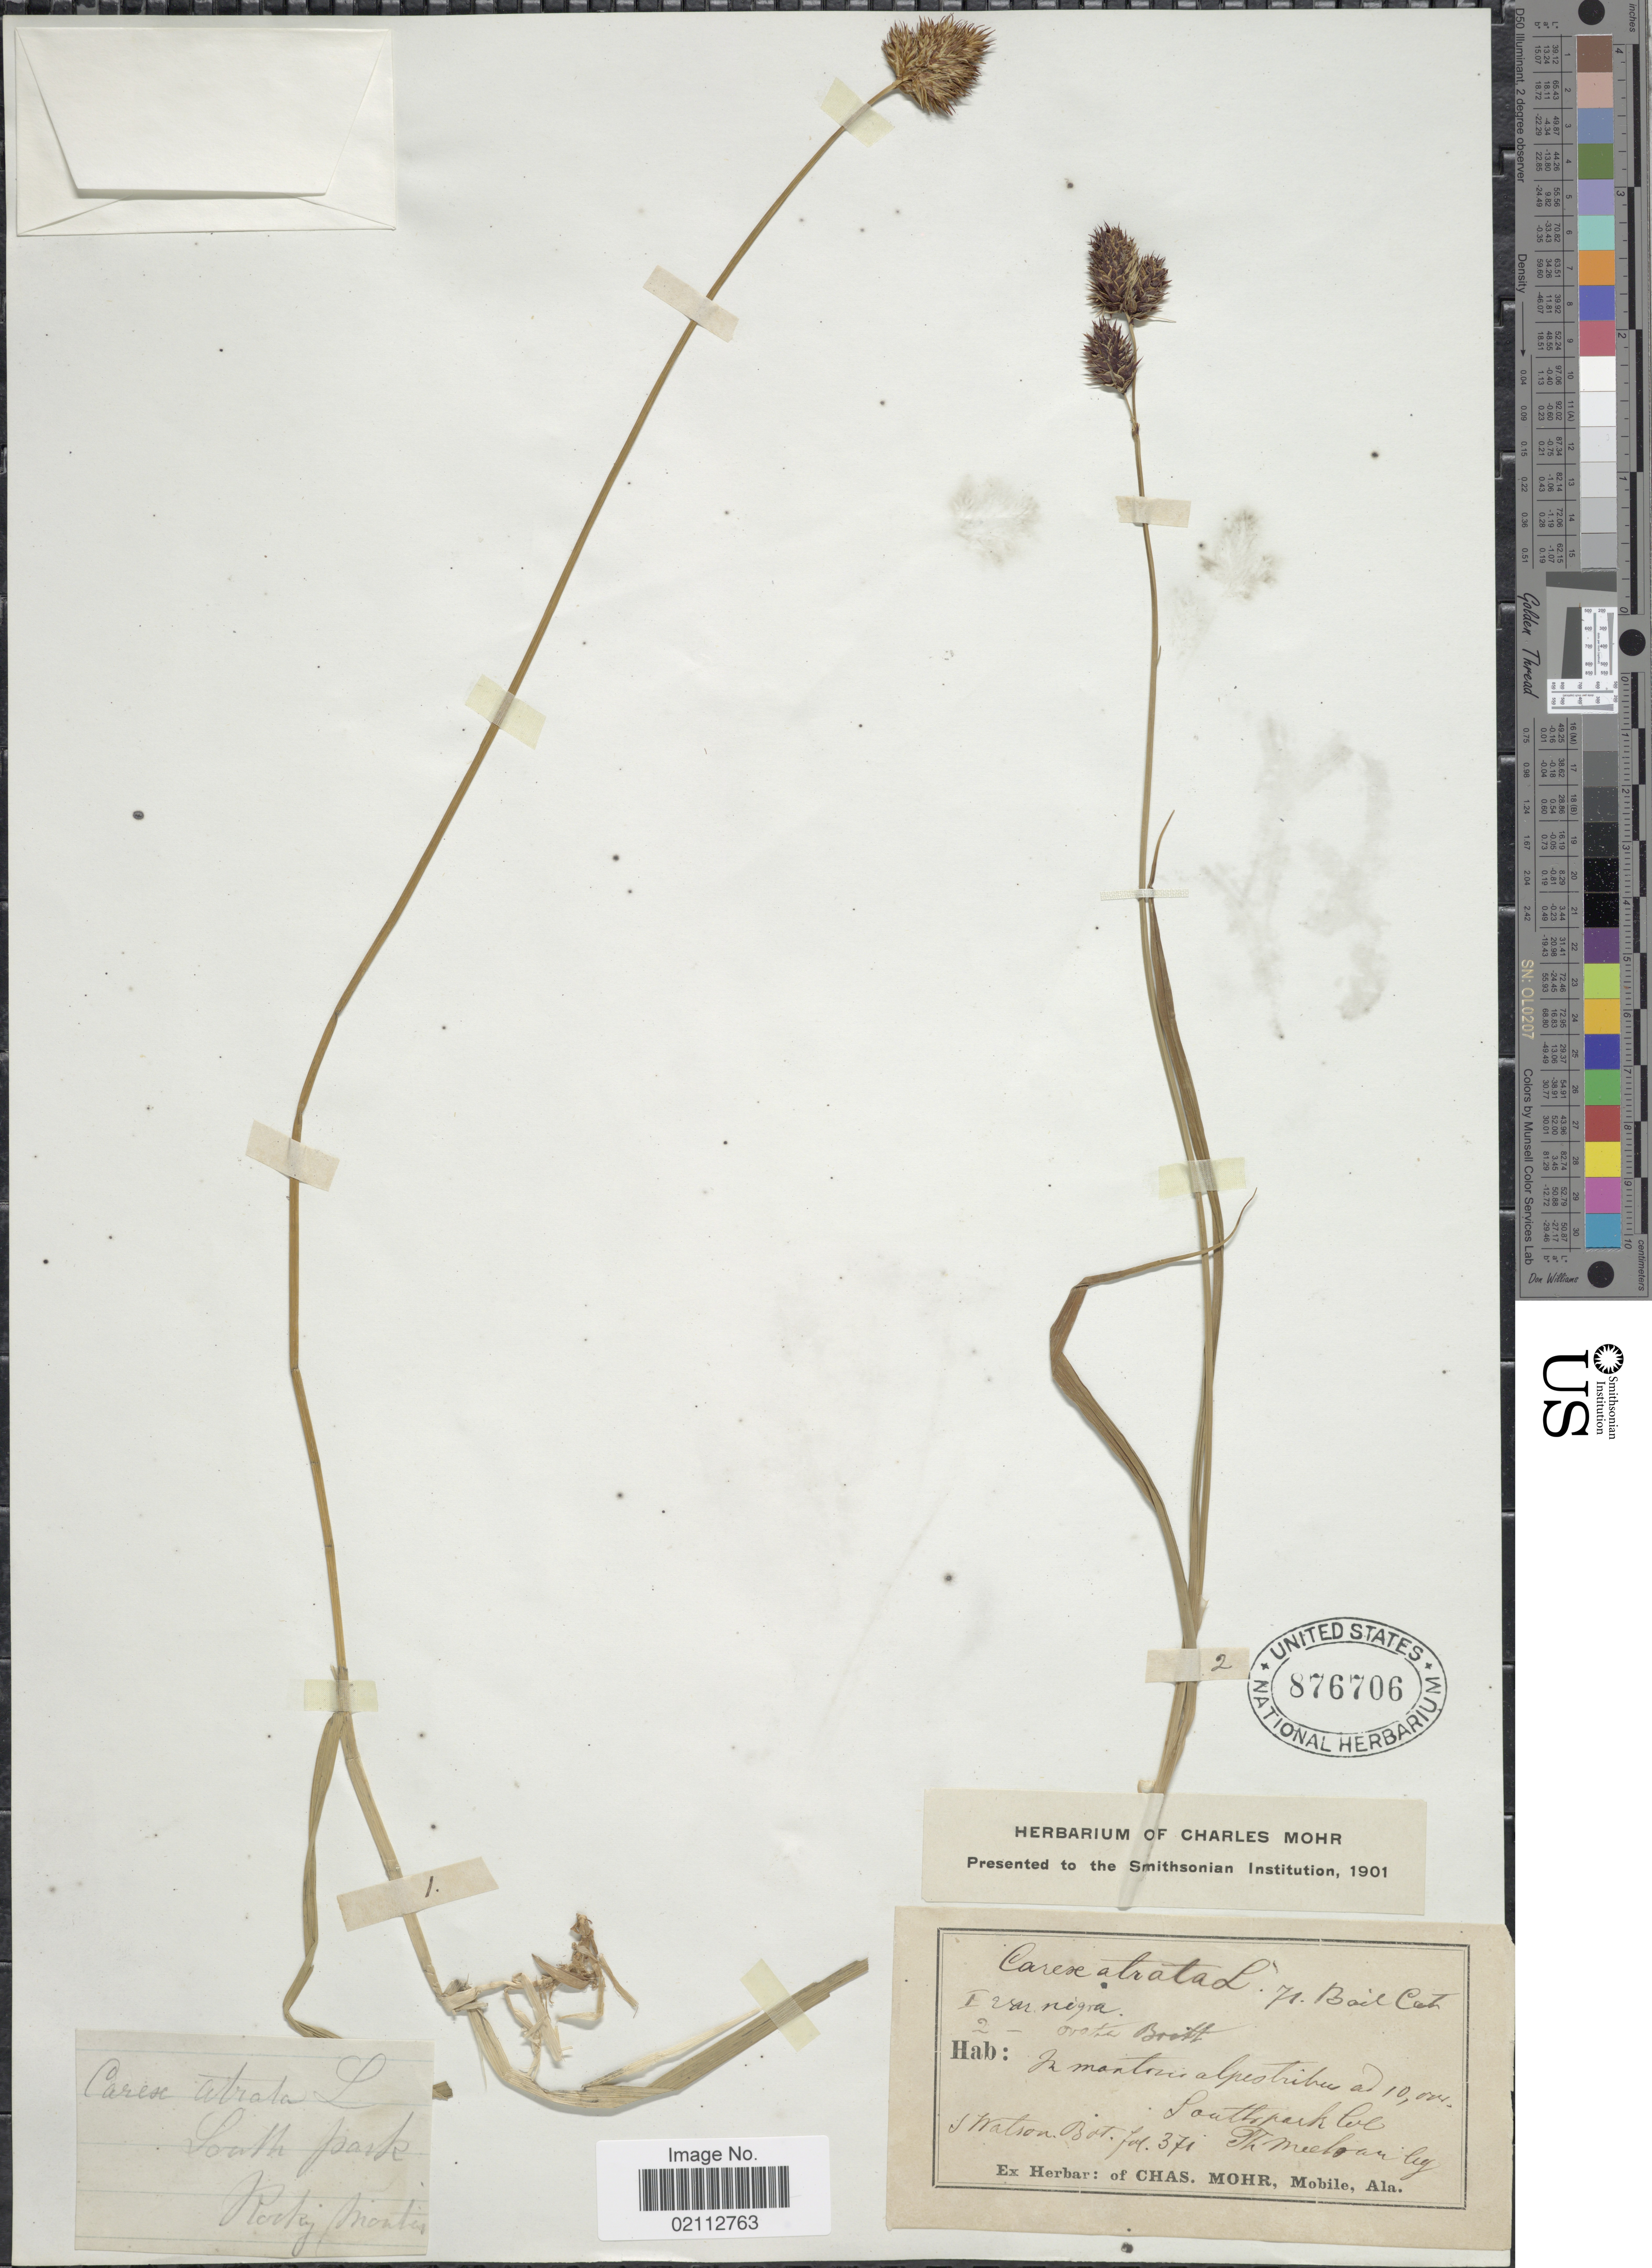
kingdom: Plantae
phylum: Tracheophyta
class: Liliopsida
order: Poales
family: Cyperaceae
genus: Carex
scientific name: Carex helleri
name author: Mack.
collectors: S. Watson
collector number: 371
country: United States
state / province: Colorado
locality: Southpark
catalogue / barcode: US 876706